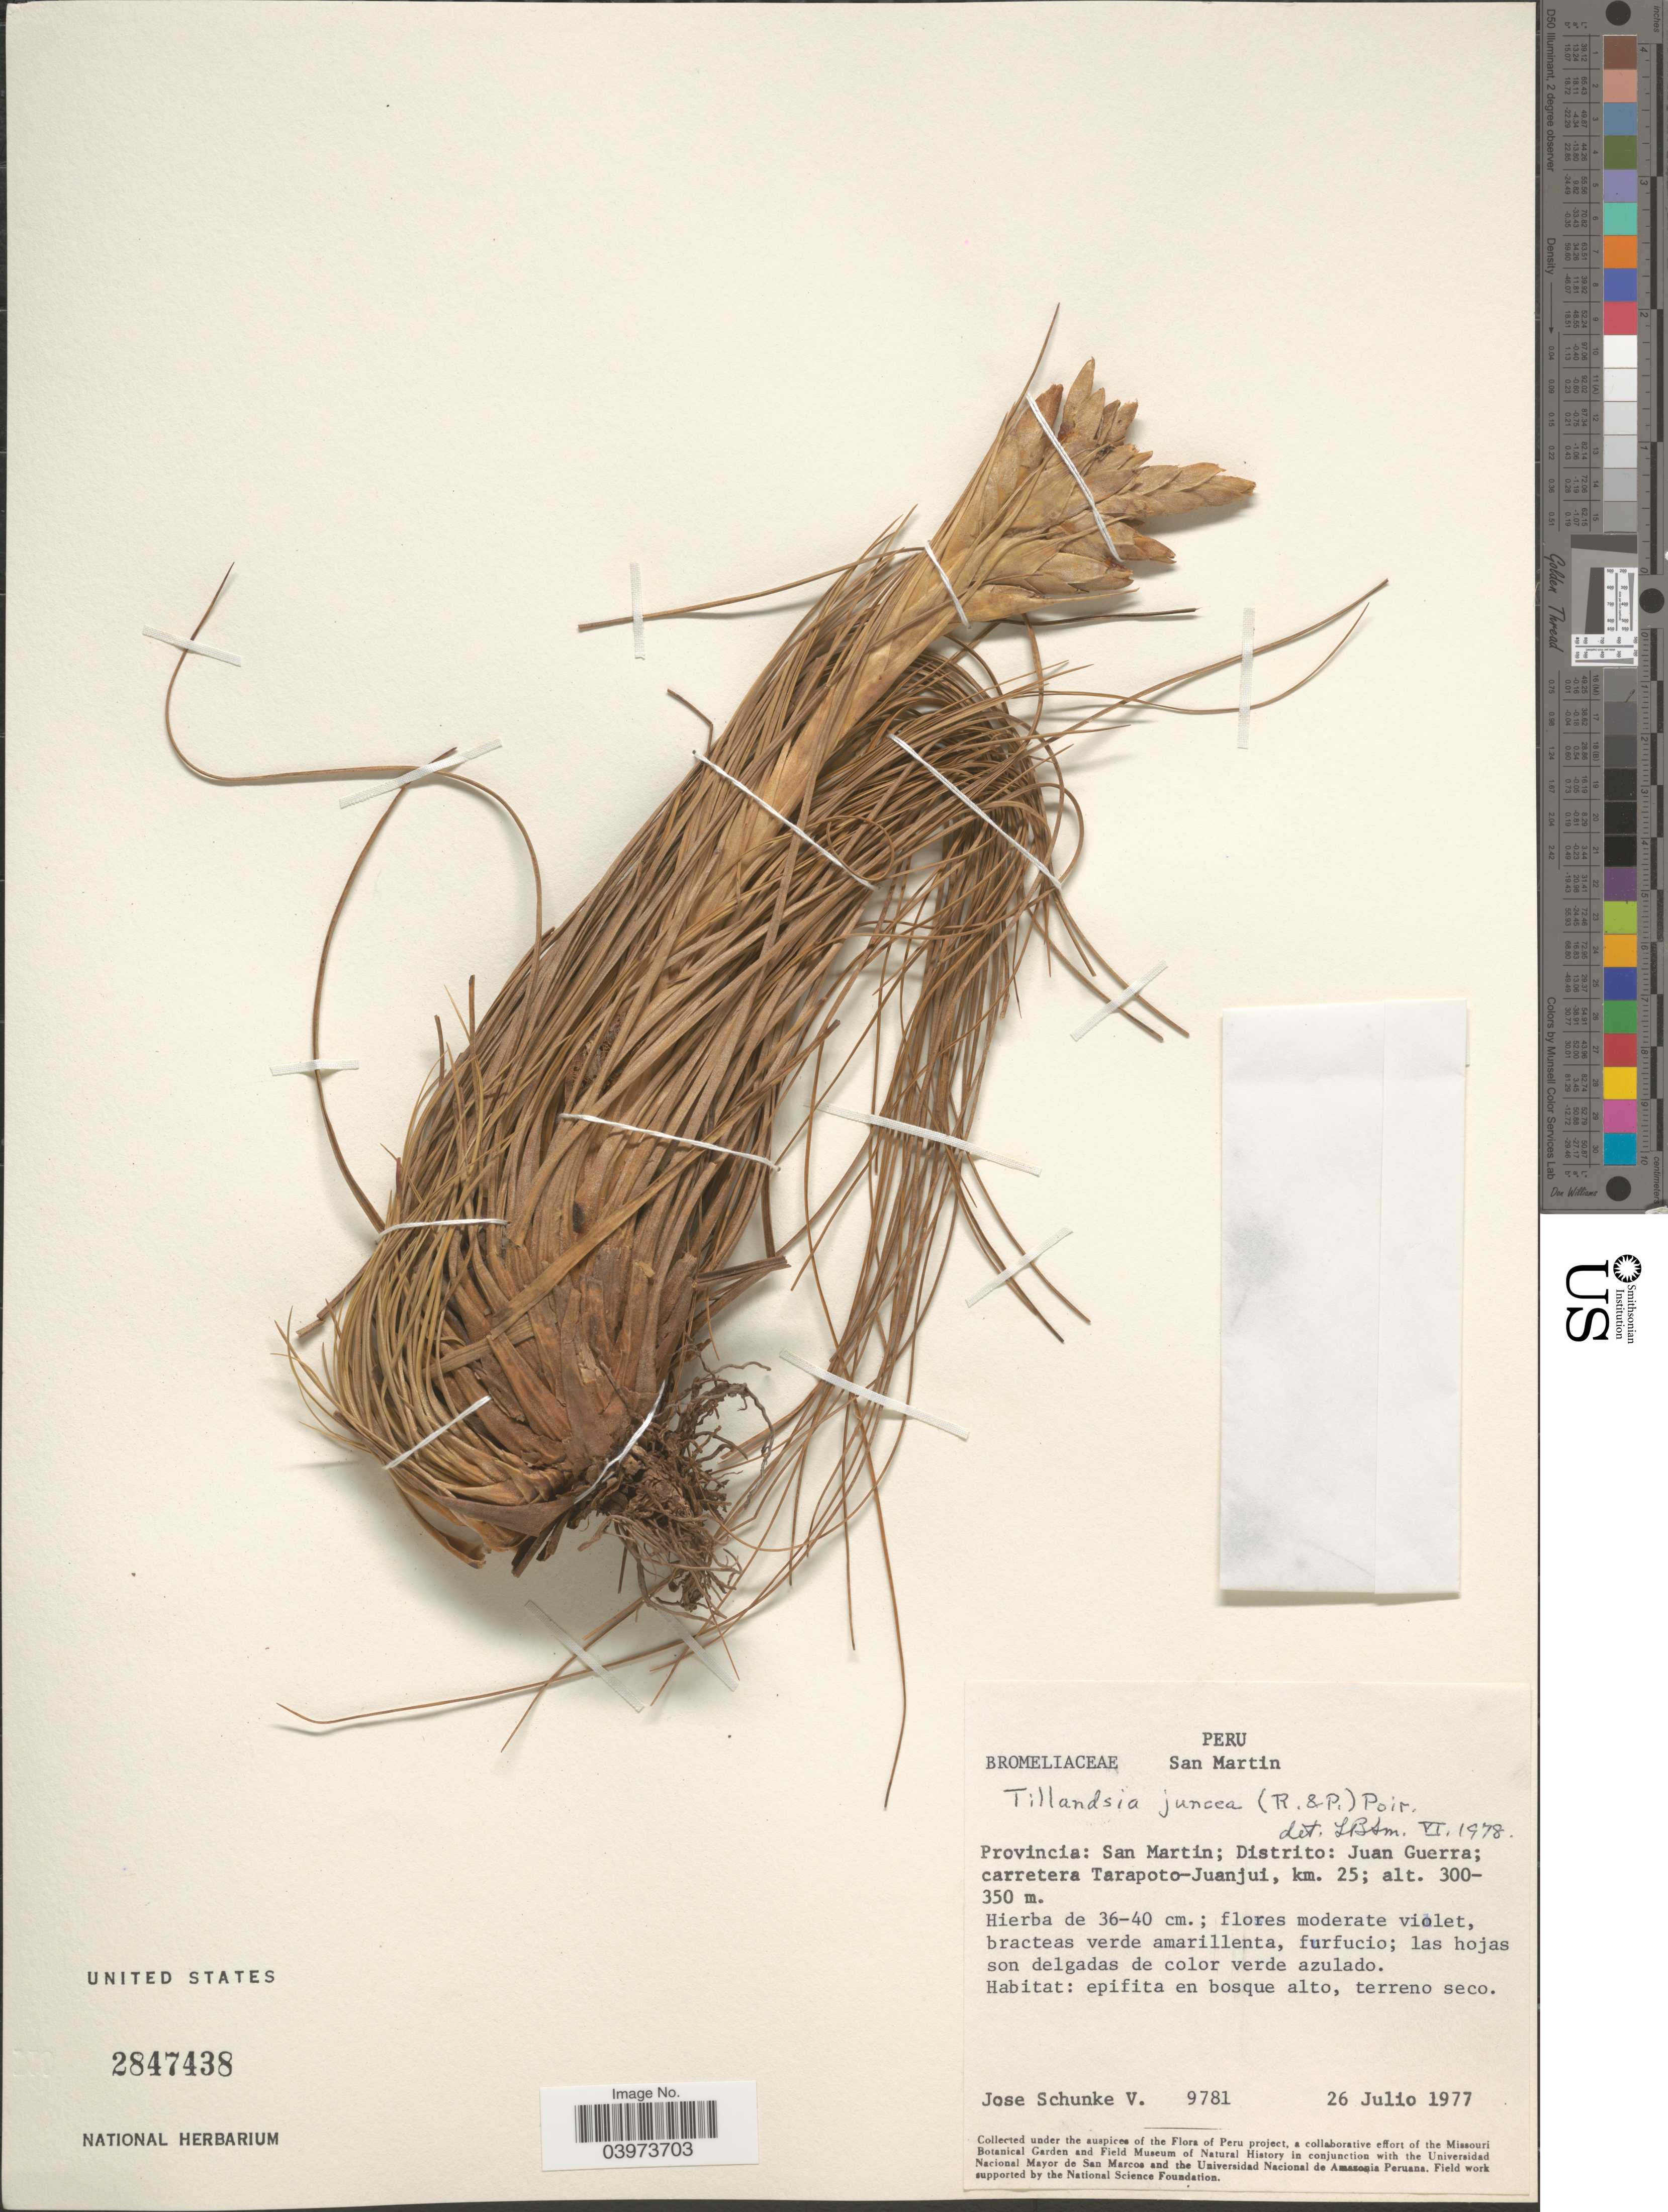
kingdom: Plantae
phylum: Tracheophyta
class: Liliopsida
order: Poales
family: Bromeliaceae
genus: Tillandsia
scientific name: Tillandsia juncea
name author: (Ruiz & Pav.) Poir.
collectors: J. Schunke Vigo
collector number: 9781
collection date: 1977-07-26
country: Peru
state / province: San Martín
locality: Distrito: Juan Guerra; carretera Tarapoto-Juanjui, km. 25.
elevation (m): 300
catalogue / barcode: US 2847438